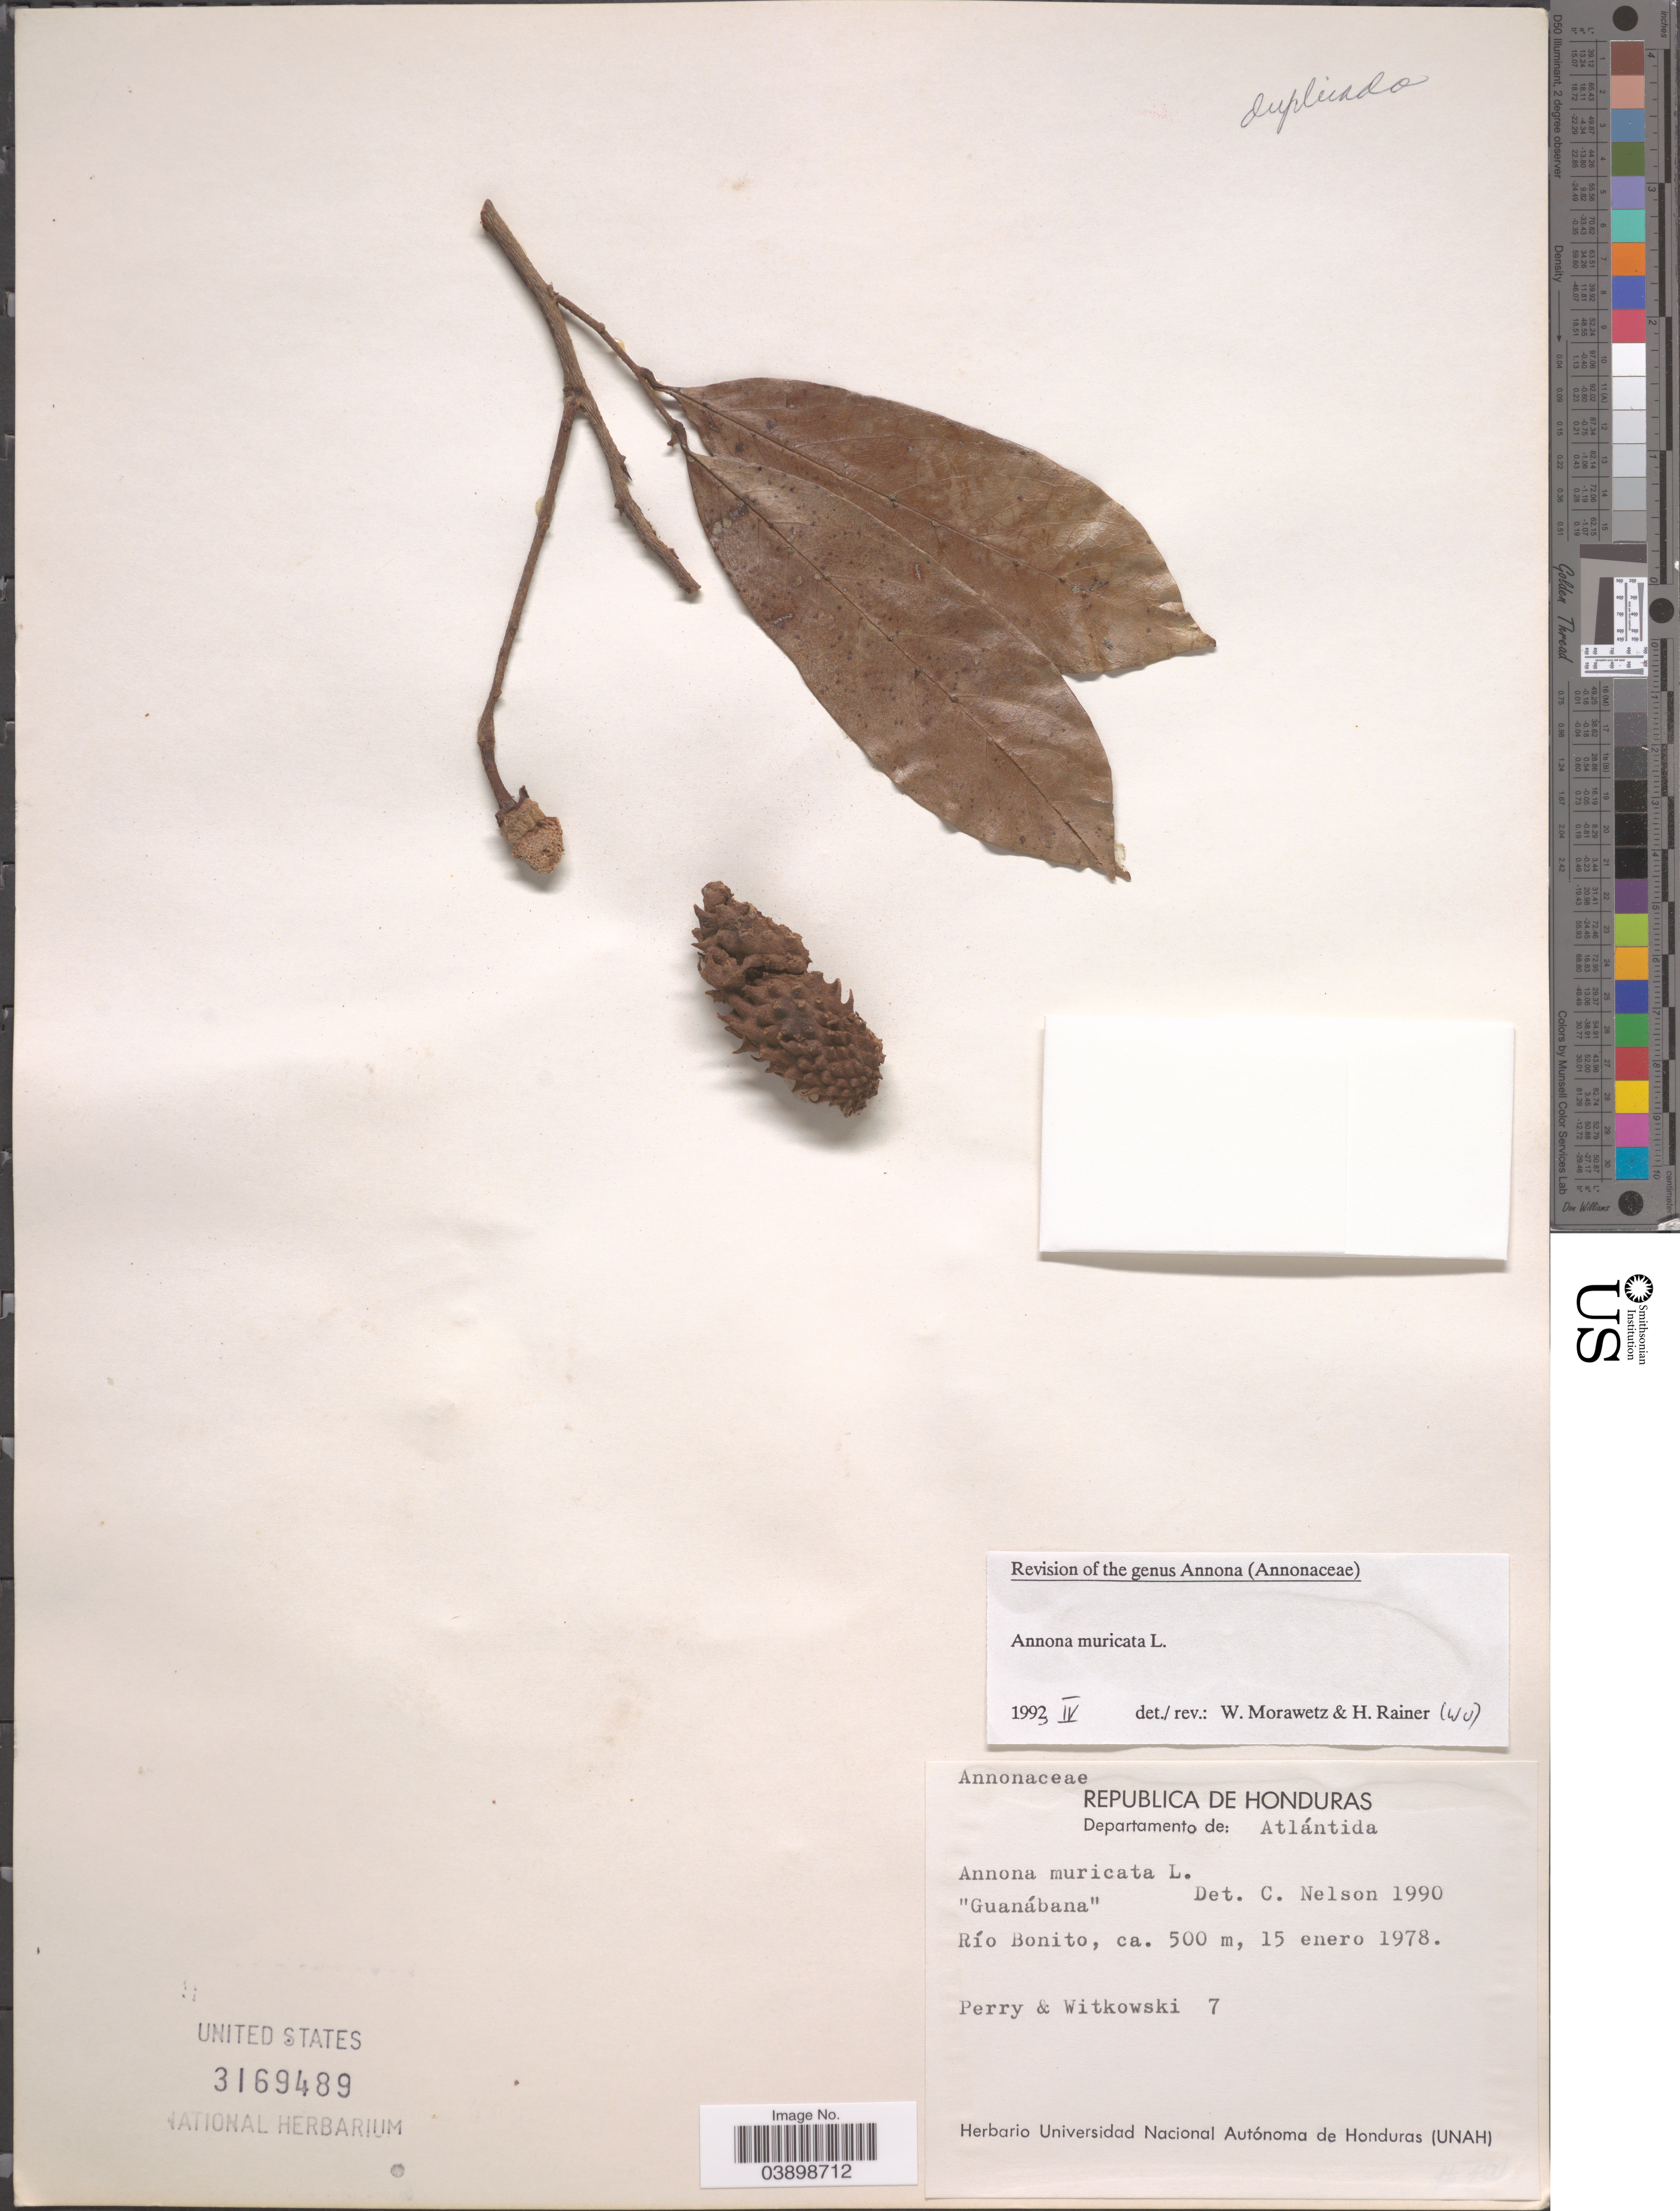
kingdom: Plantae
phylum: Tracheophyta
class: Magnoliopsida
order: Magnoliales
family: Annonaceae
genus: Annona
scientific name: Annona muricata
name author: L.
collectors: -- Perry & -- Witkowski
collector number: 7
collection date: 1978-01-15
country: Honduras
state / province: Atlantida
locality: Departamento de: Atlántida. Río Bonito.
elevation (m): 500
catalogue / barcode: US 3169489